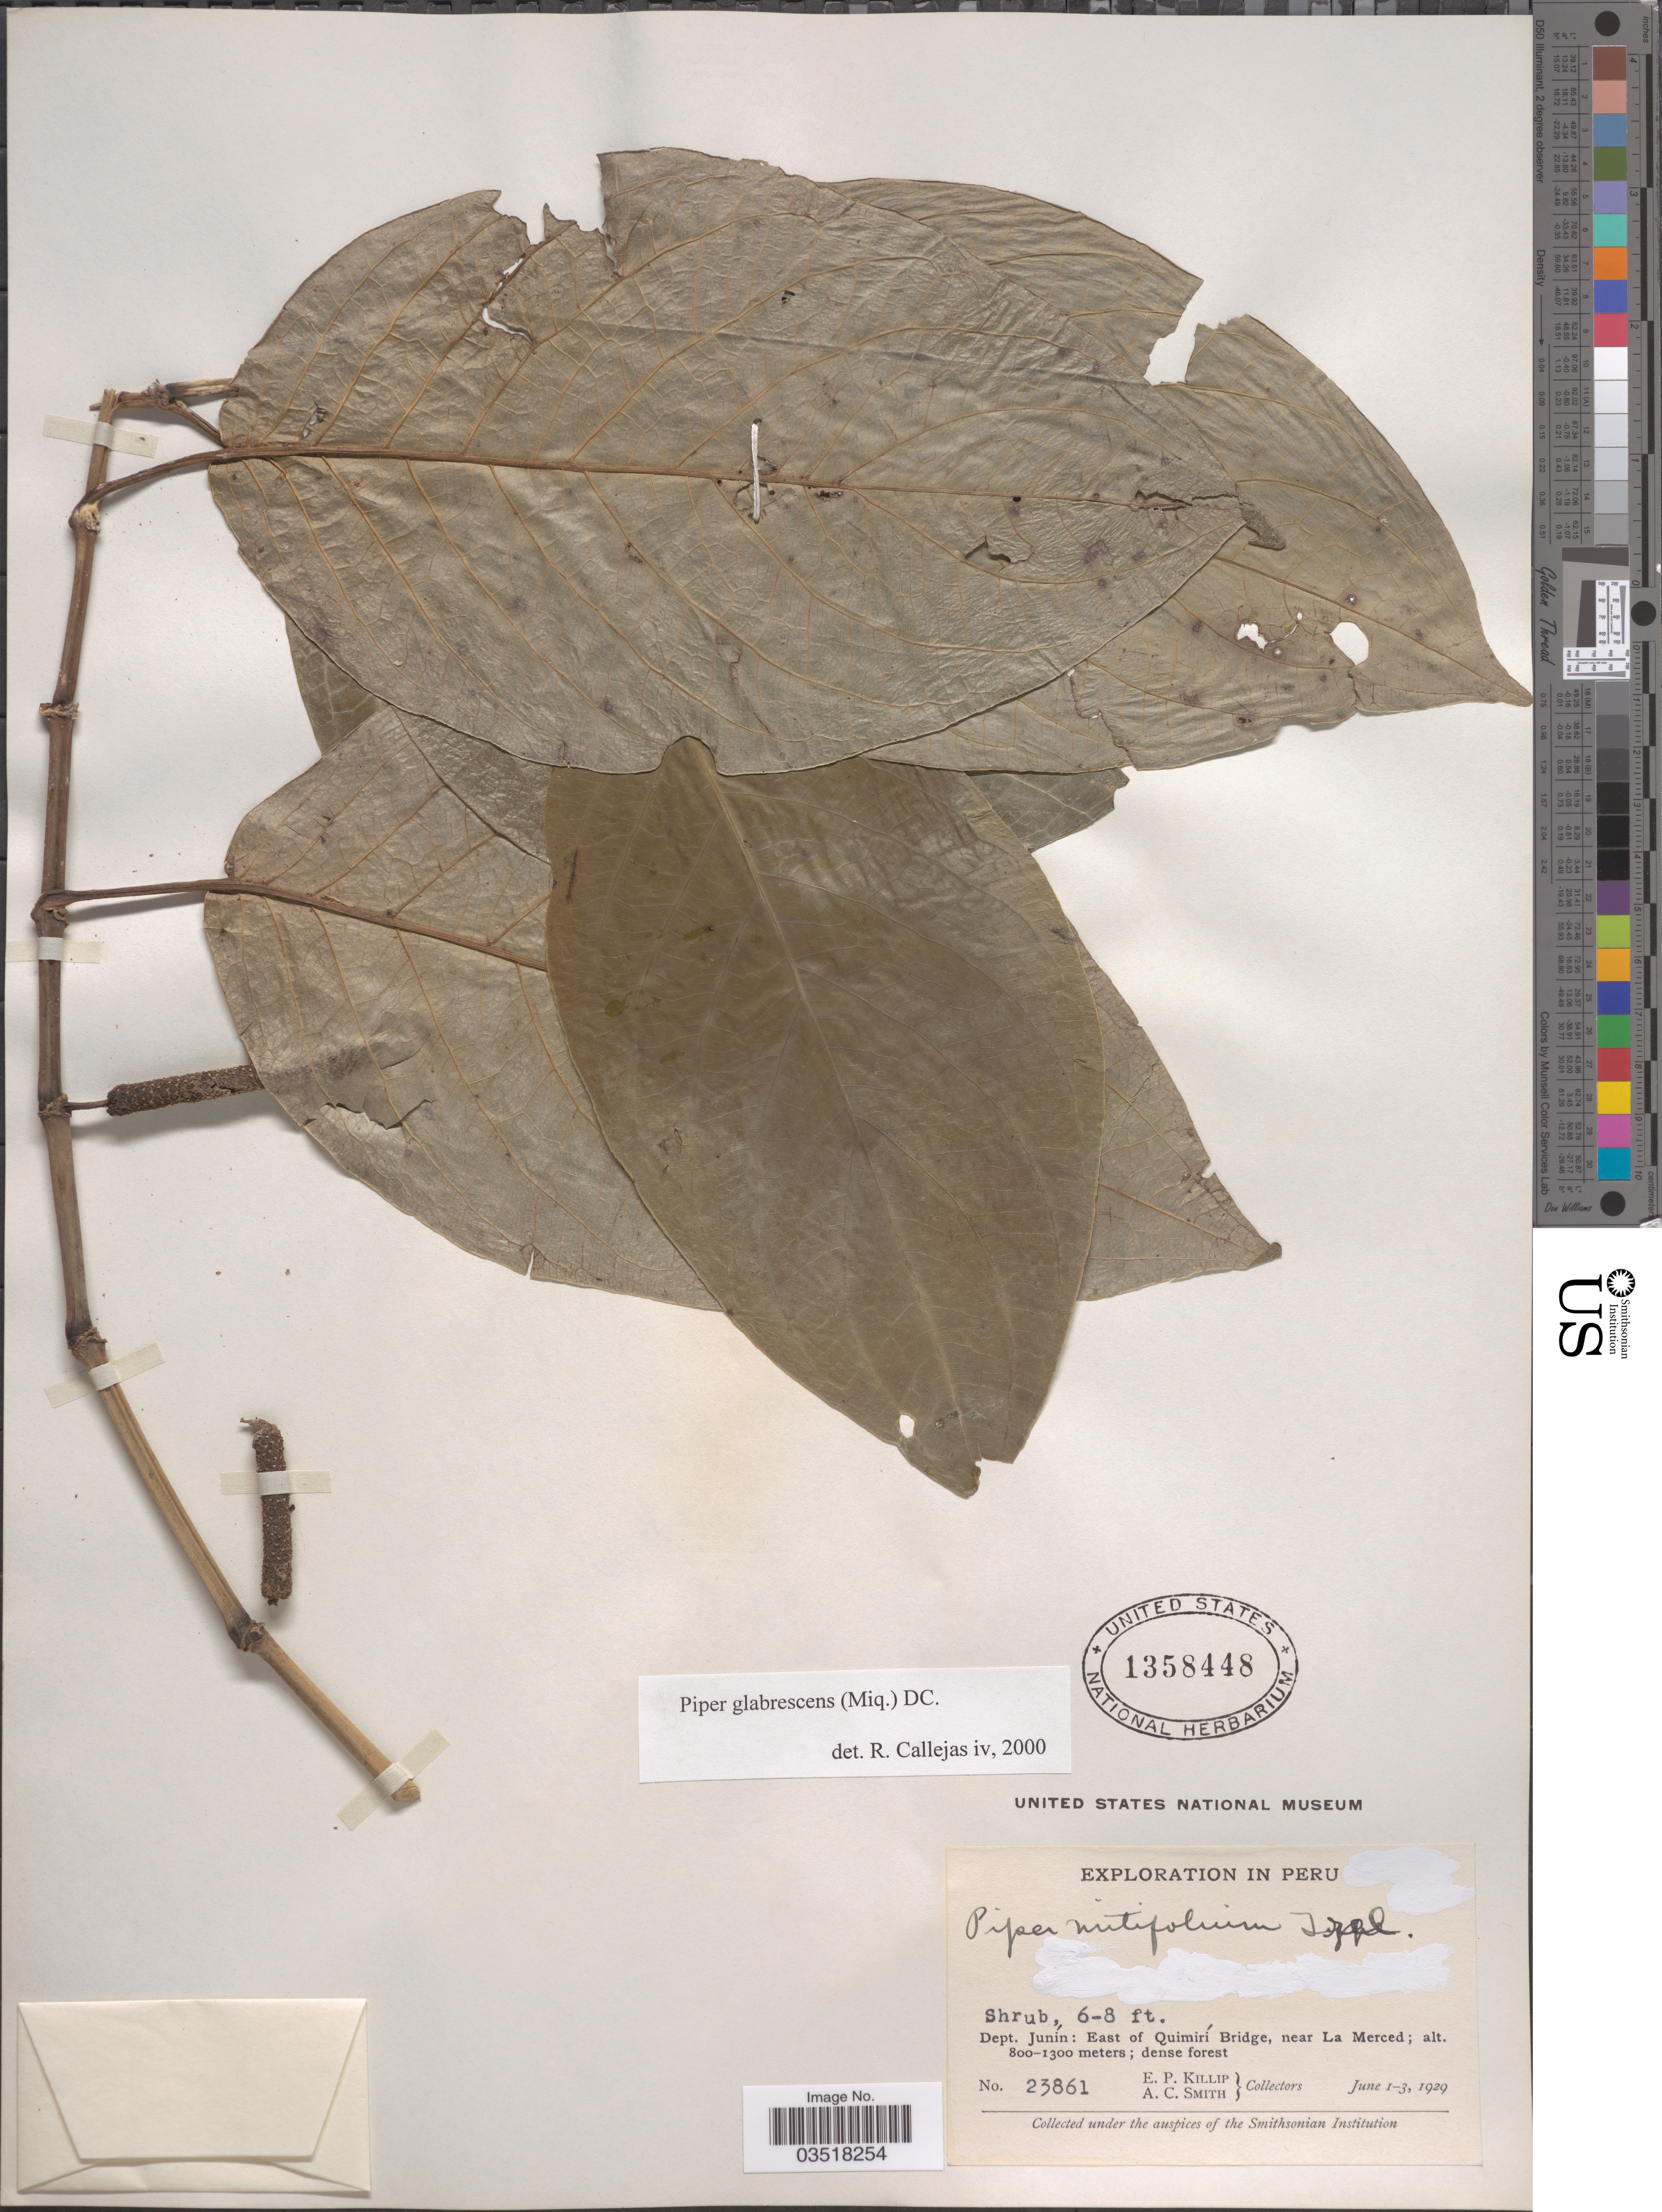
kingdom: Plantae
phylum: Tracheophyta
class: Magnoliopsida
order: Piperales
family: Piperaceae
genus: Piper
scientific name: Piper glabrescens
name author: (Miq.) C. DC.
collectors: E. P. Killip & A. C. Smith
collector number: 23861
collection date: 1929-06-01/1929-06-03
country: Peru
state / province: Junín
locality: Dept. Junín: East of Quimirí Bridge, near La Merced.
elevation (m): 800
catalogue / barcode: US 1358448